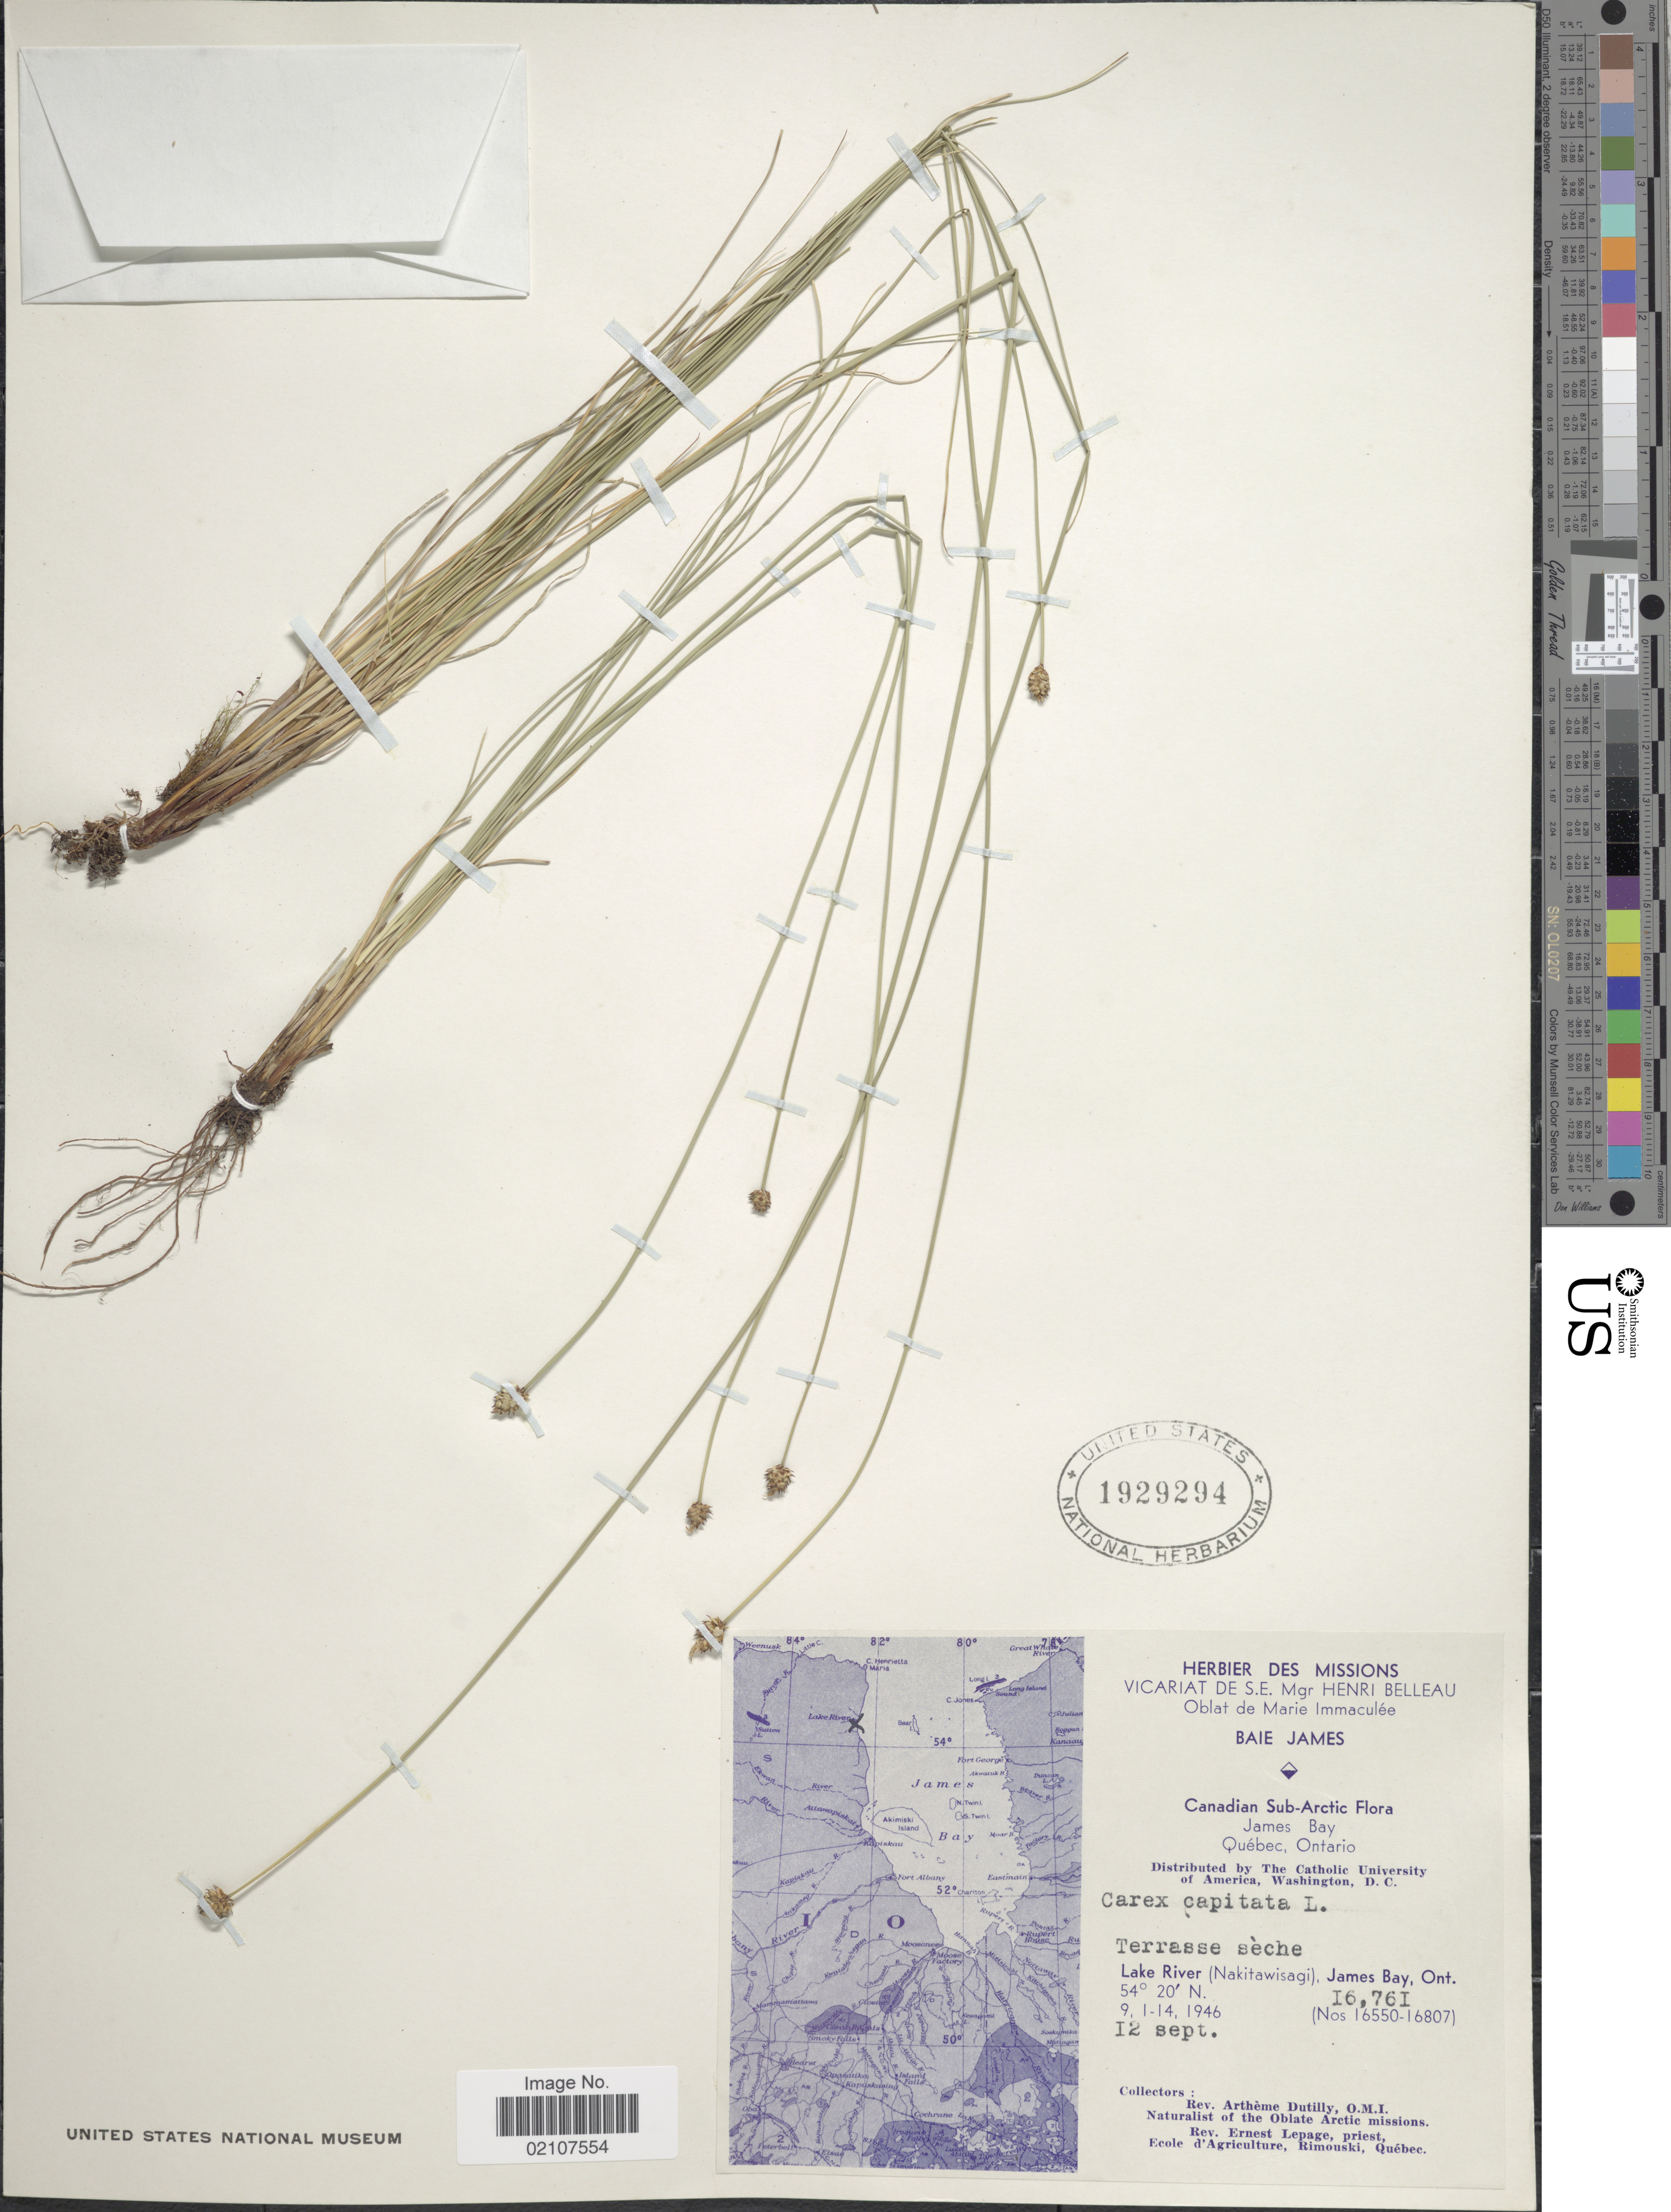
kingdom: Plantae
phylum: Tracheophyta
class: Liliopsida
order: Poales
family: Cyperaceae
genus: Carex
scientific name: Carex capitata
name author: L.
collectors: A. Dutilly & E. Lepage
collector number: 16761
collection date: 1946-09-12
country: Canada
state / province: Ontario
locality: Canadian Sub-Arctic, James Bay, Québec, terrasse sèche, Lake River (Nakitawisagi), James Bay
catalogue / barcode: US 1929294